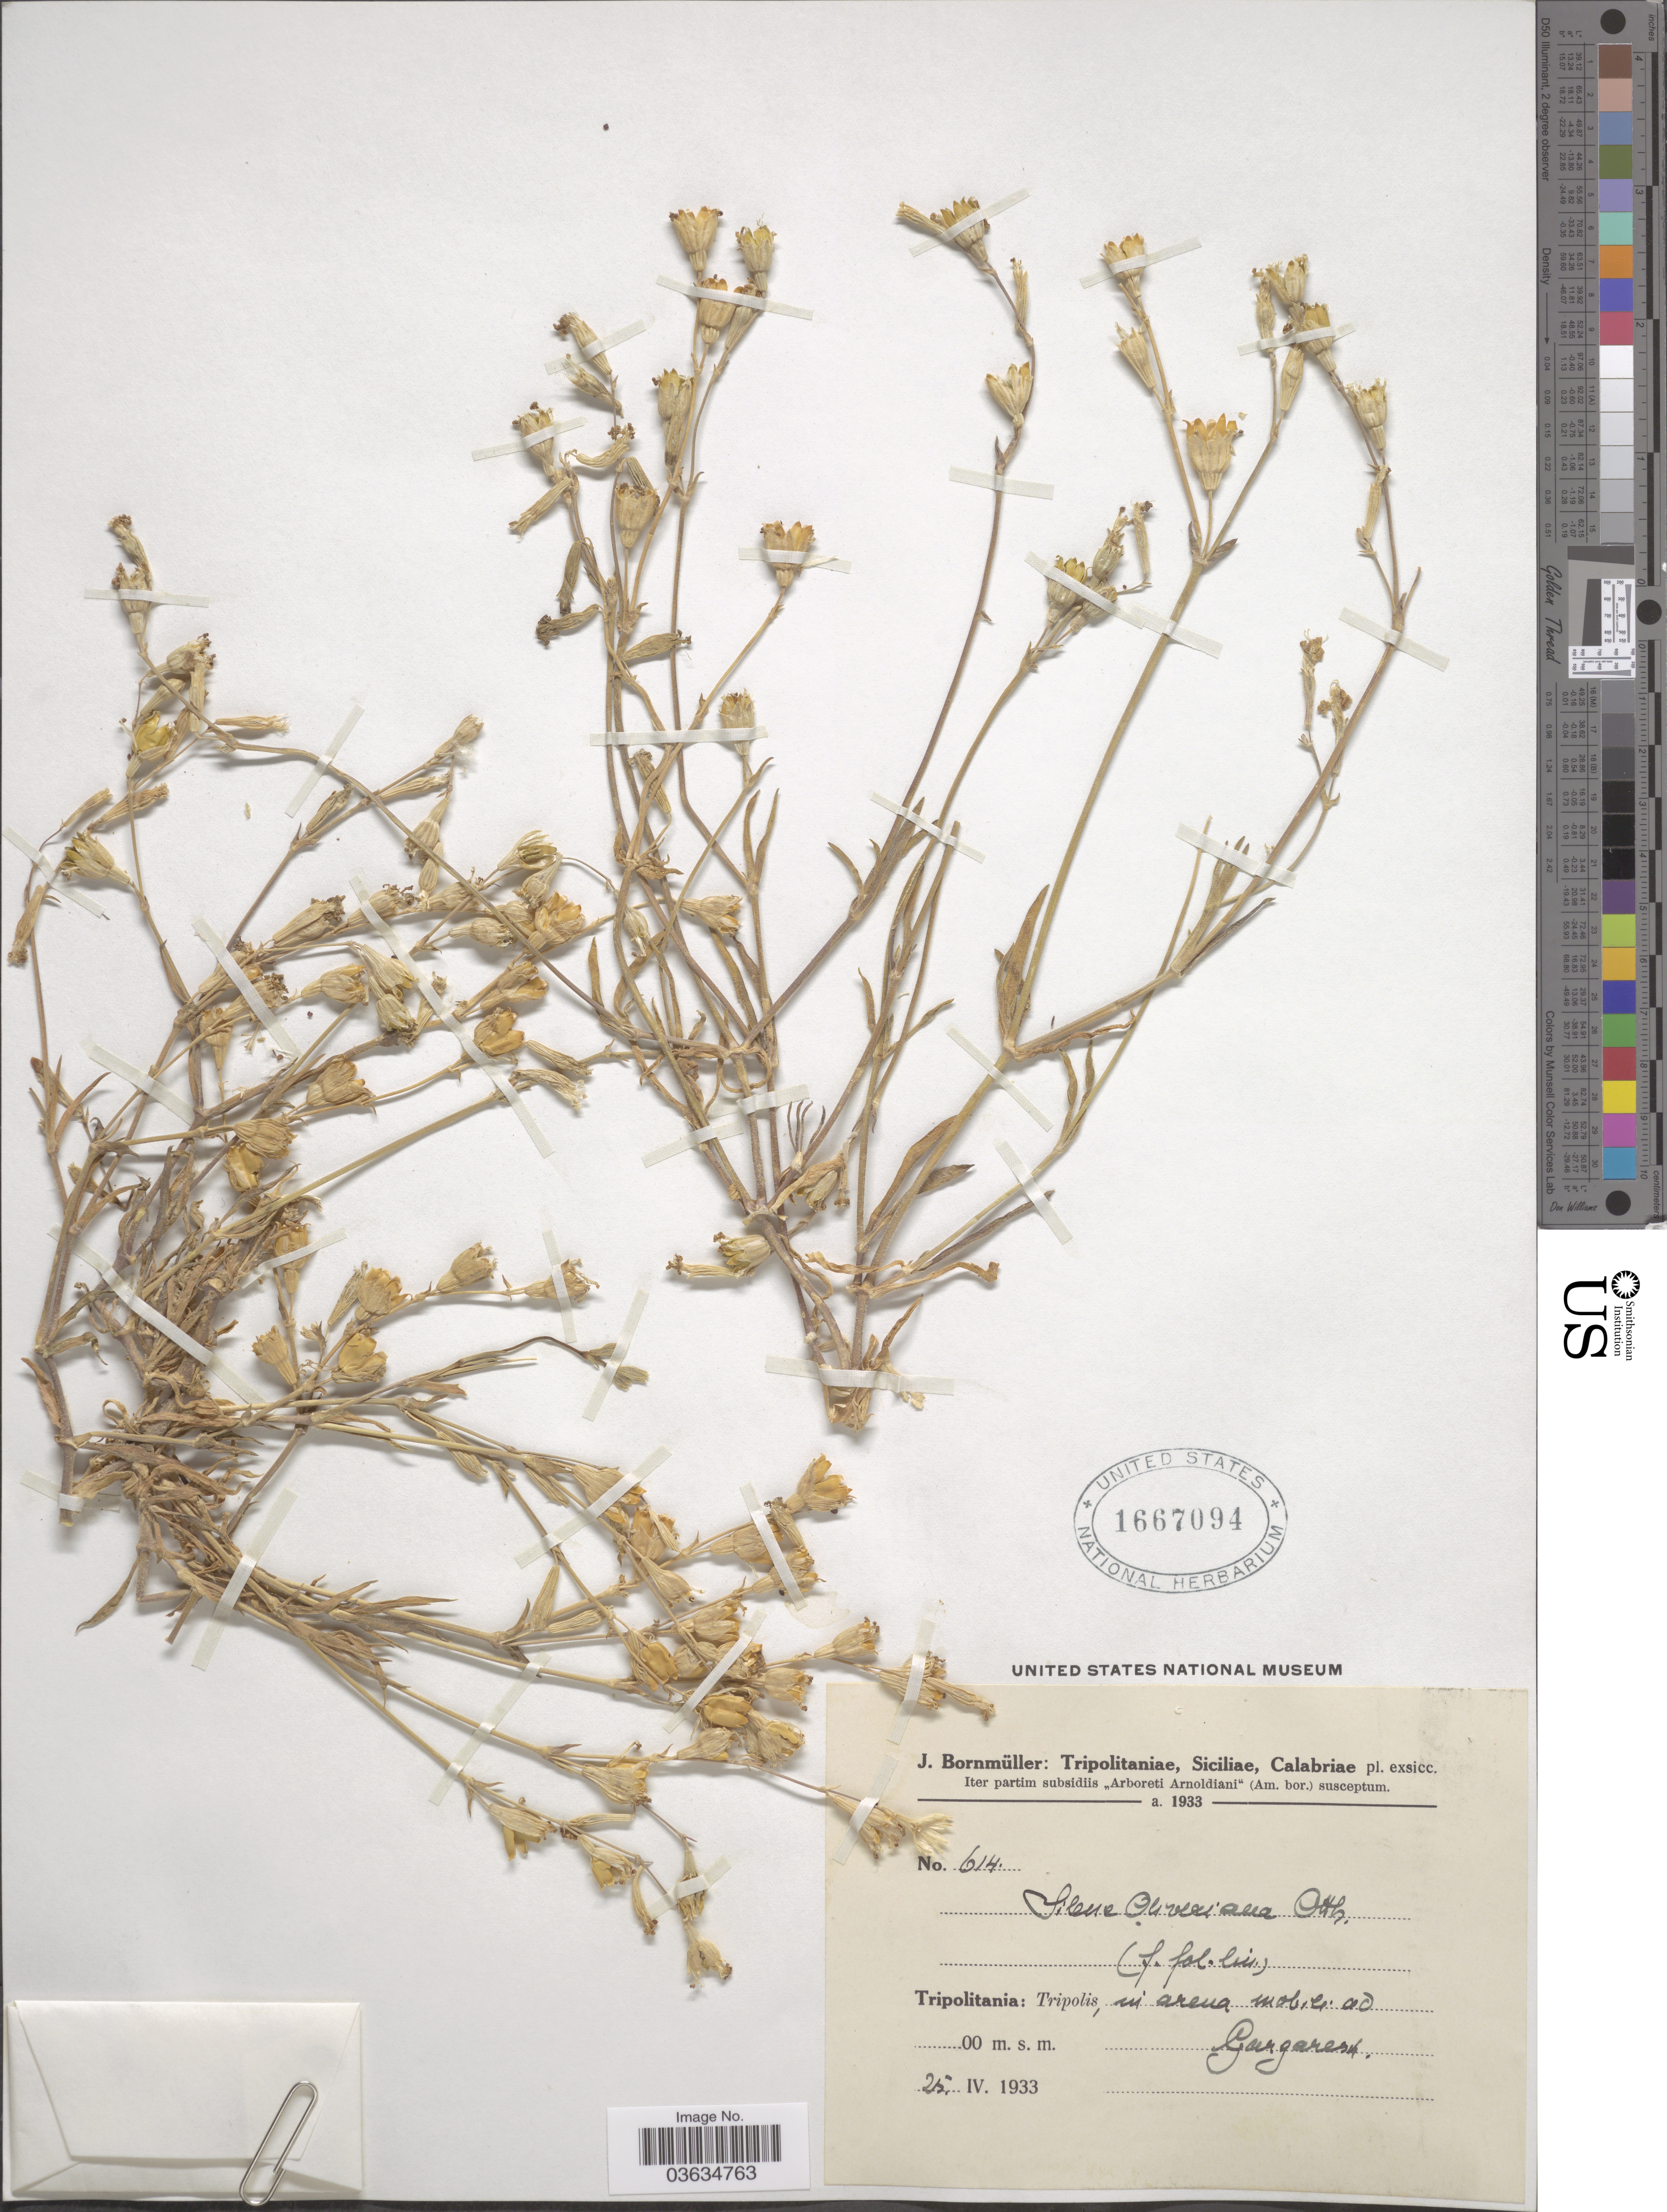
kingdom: Plantae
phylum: Tracheophyta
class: Magnoliopsida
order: Caryophyllales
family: Caryophyllaceae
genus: Silene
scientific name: Silene oliveriana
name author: Otth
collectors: J. Bornmüller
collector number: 614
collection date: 1933-04-25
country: Libya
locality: Tripolitania: Tripolis, in arena mobili ad Gargaresh.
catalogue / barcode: US 1667094